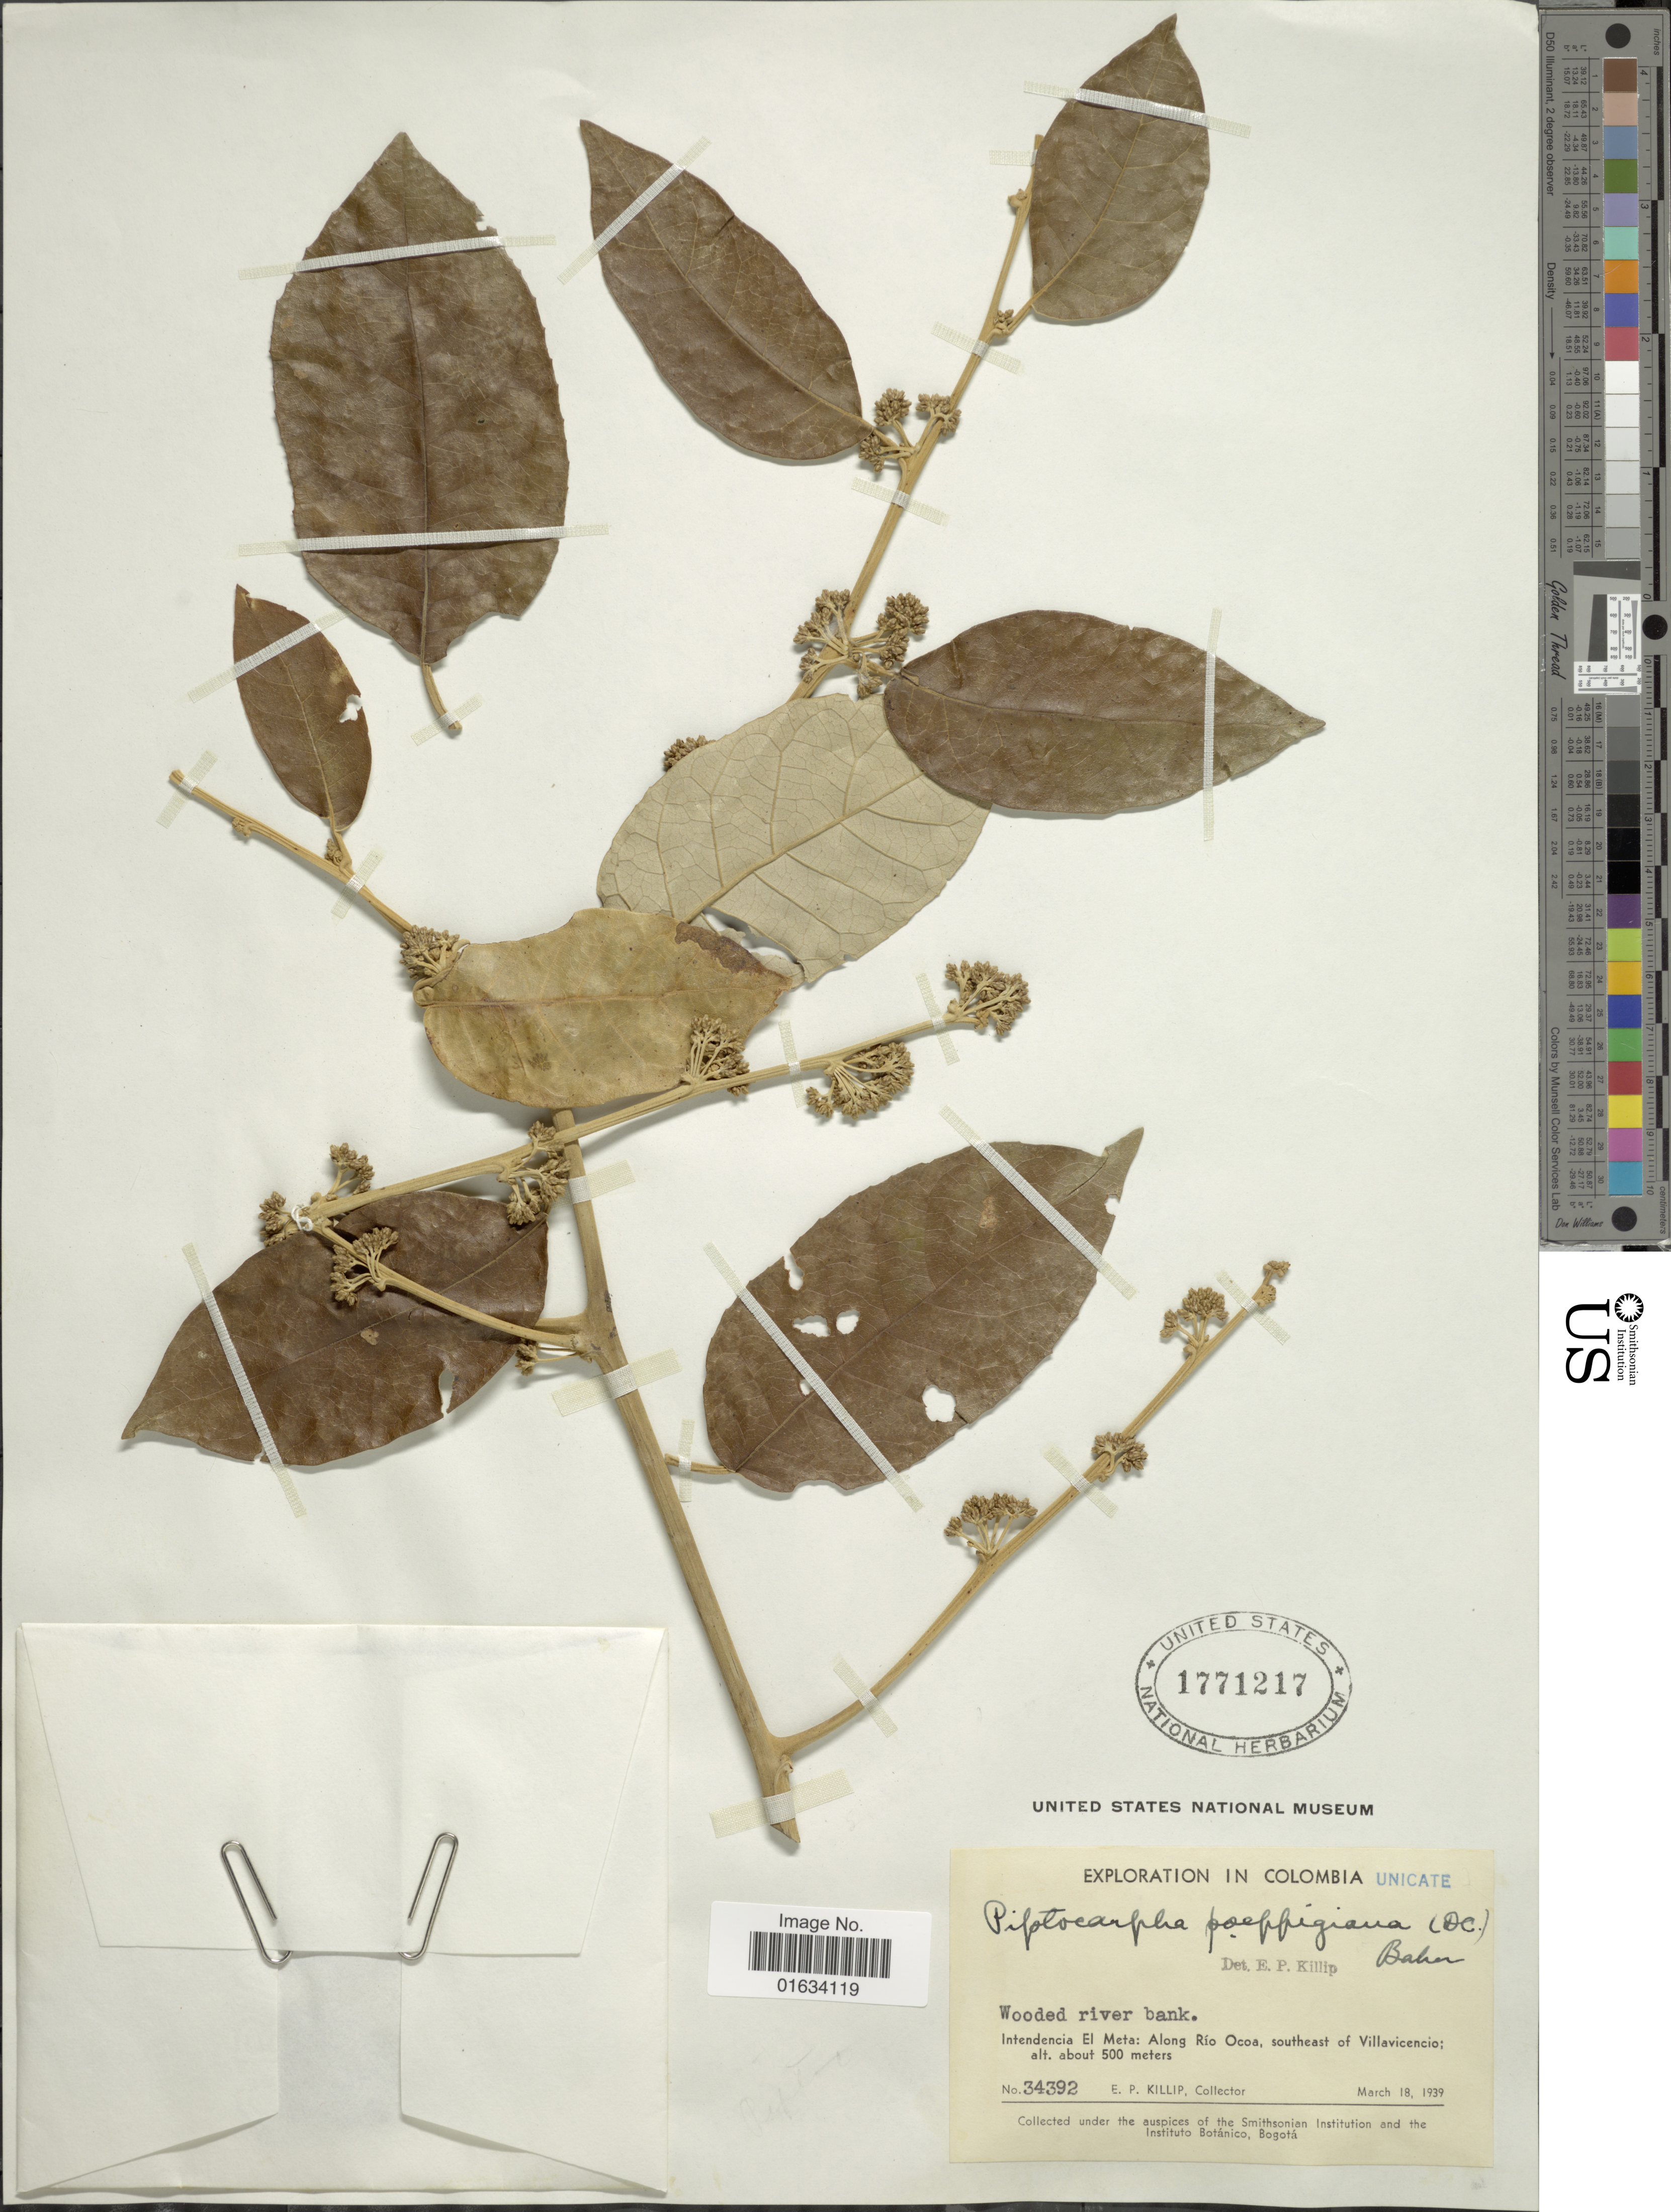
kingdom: Plantae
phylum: Tracheophyta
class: Magnoliopsida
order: Asterales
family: Asteraceae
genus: Piptocarpha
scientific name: Piptocarpha poeppigiana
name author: (DC.) Baker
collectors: E. P. Killip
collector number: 34392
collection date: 1939-03-19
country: Colombia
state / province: Meta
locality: Colombia. Woody river bank. Intendencia El Meta: Along Rio Ocoa, southeast of Villavicencio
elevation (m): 500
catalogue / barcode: US 1771217